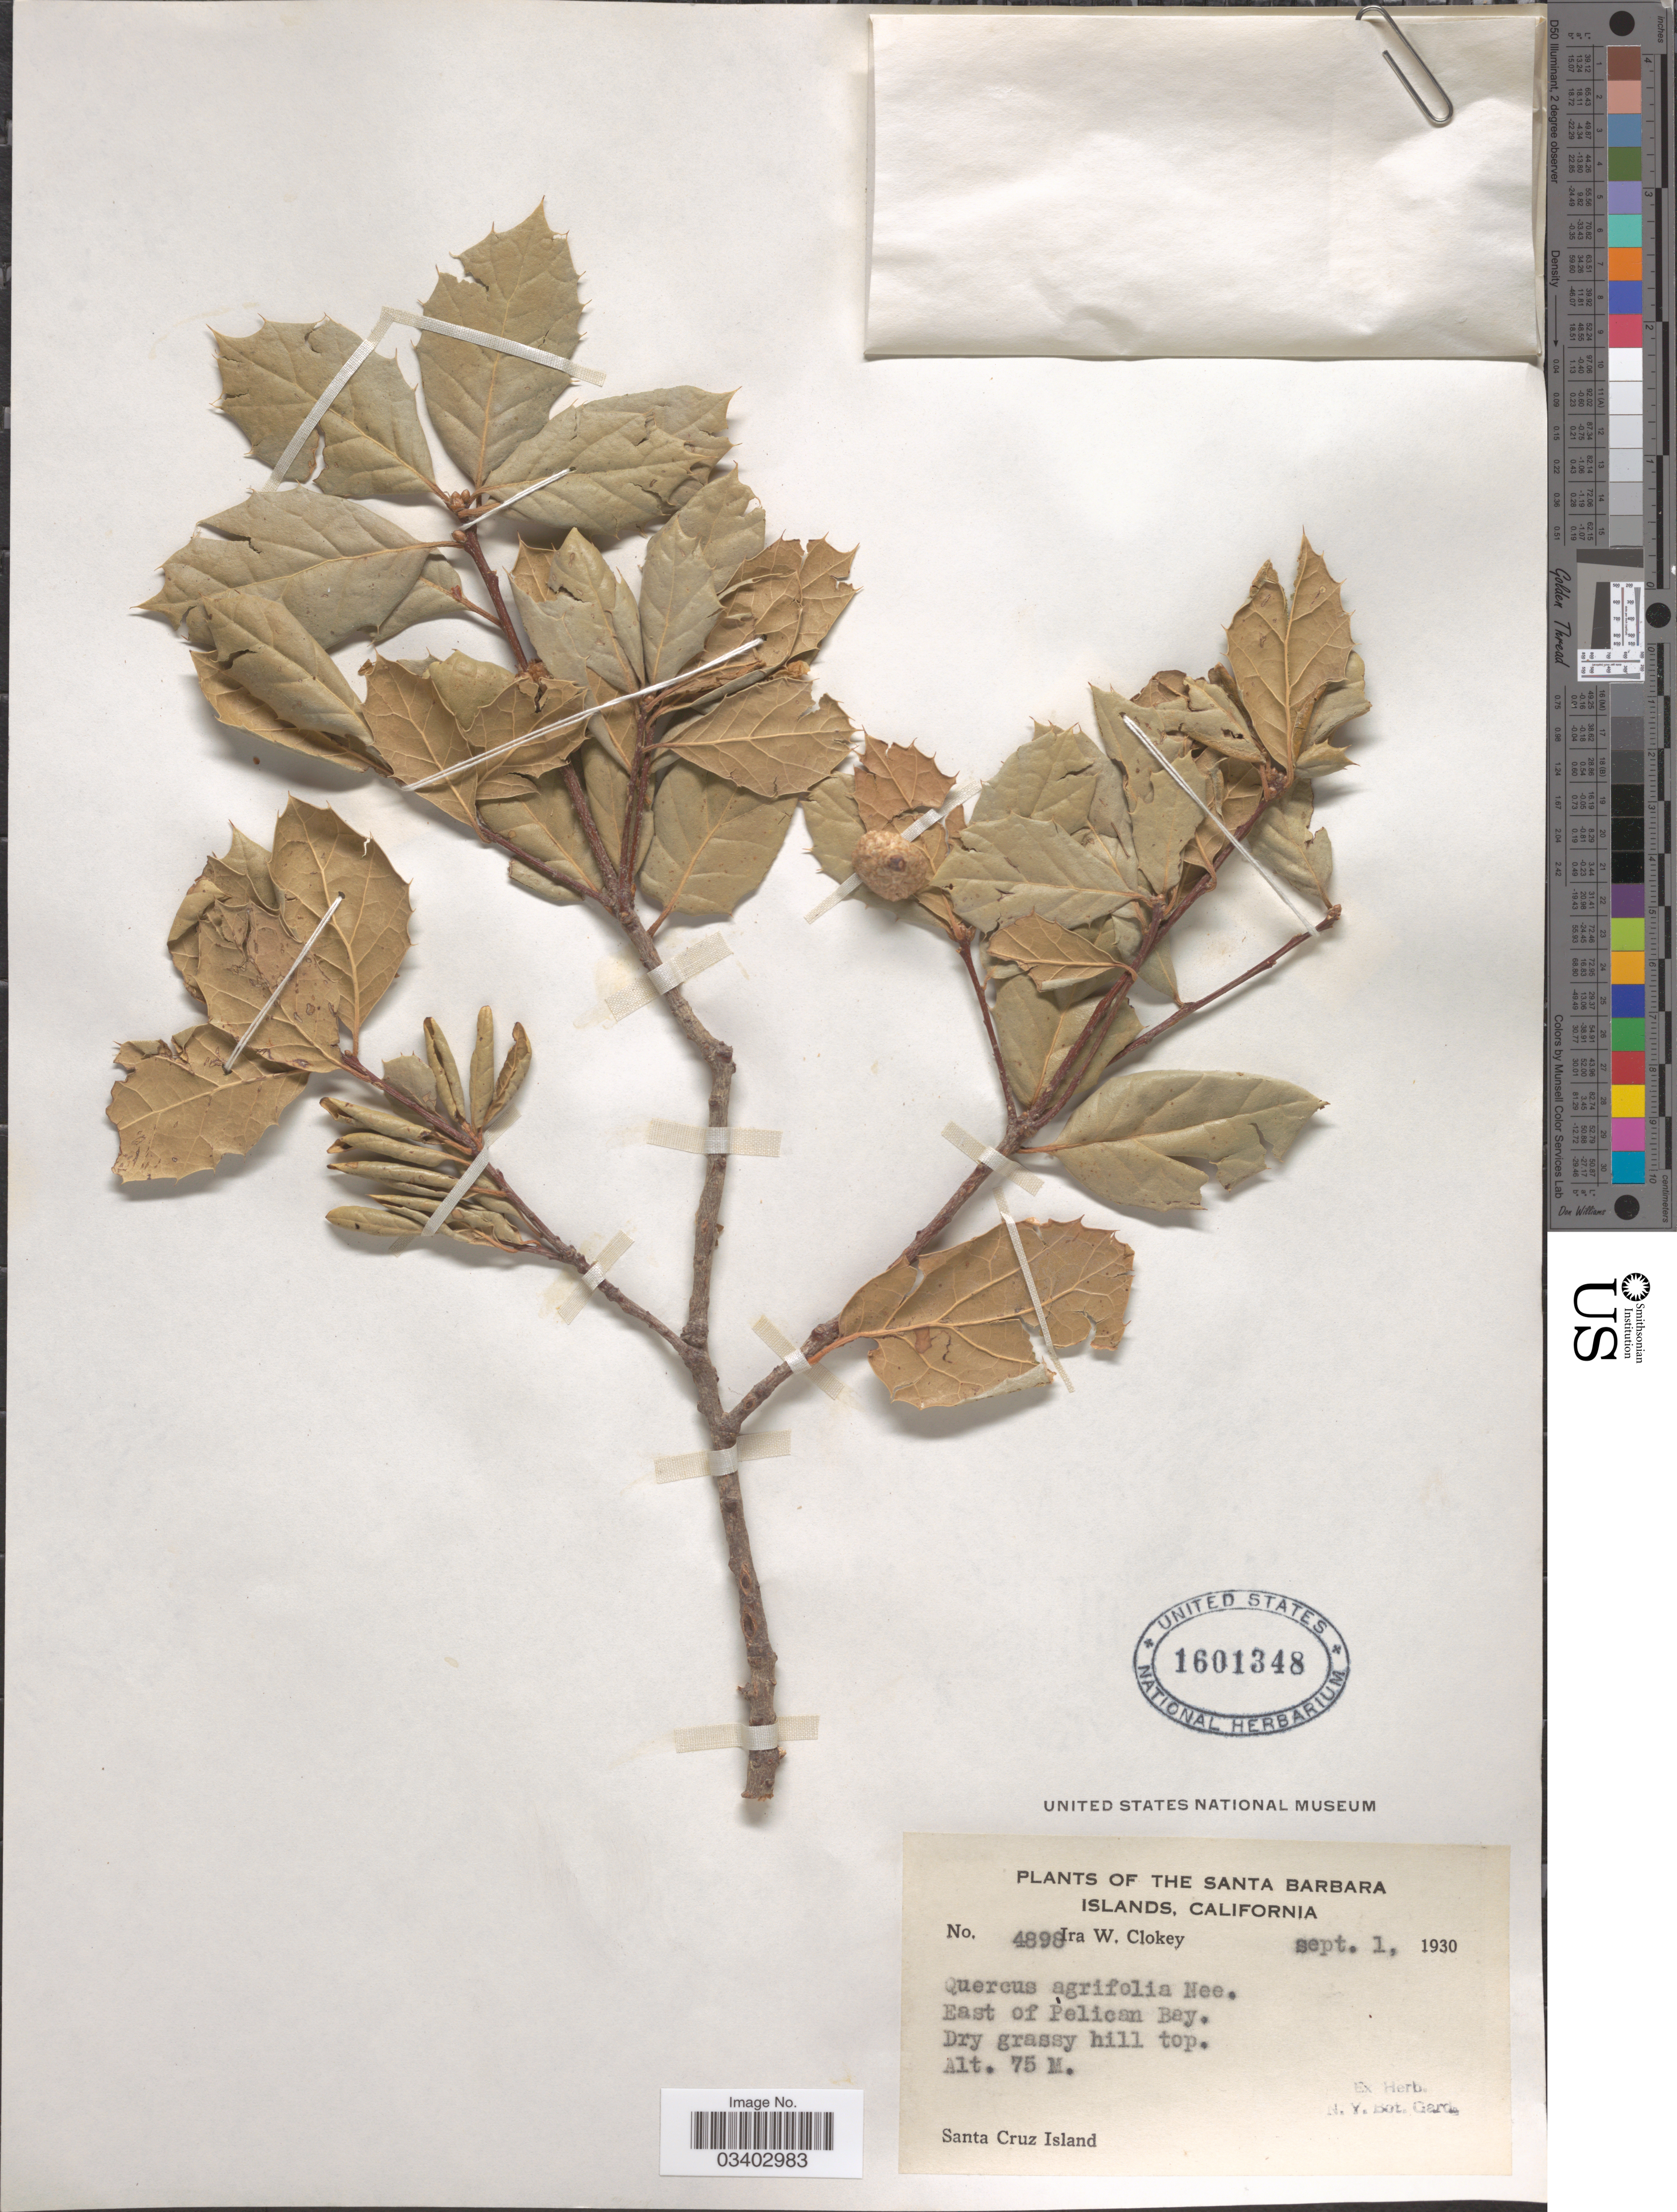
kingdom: Plantae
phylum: Tracheophyta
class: Magnoliopsida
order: Fagales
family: Fagaceae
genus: Quercus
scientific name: Quercus agrifolia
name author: Née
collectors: I. W. Clokey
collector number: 4898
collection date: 1930-09-01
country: United States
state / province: California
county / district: Santa Barbara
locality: The Santa Barbara Islands. East of Pelican Bay. Santa Cruz Island.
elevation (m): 75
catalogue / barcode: US 1601348